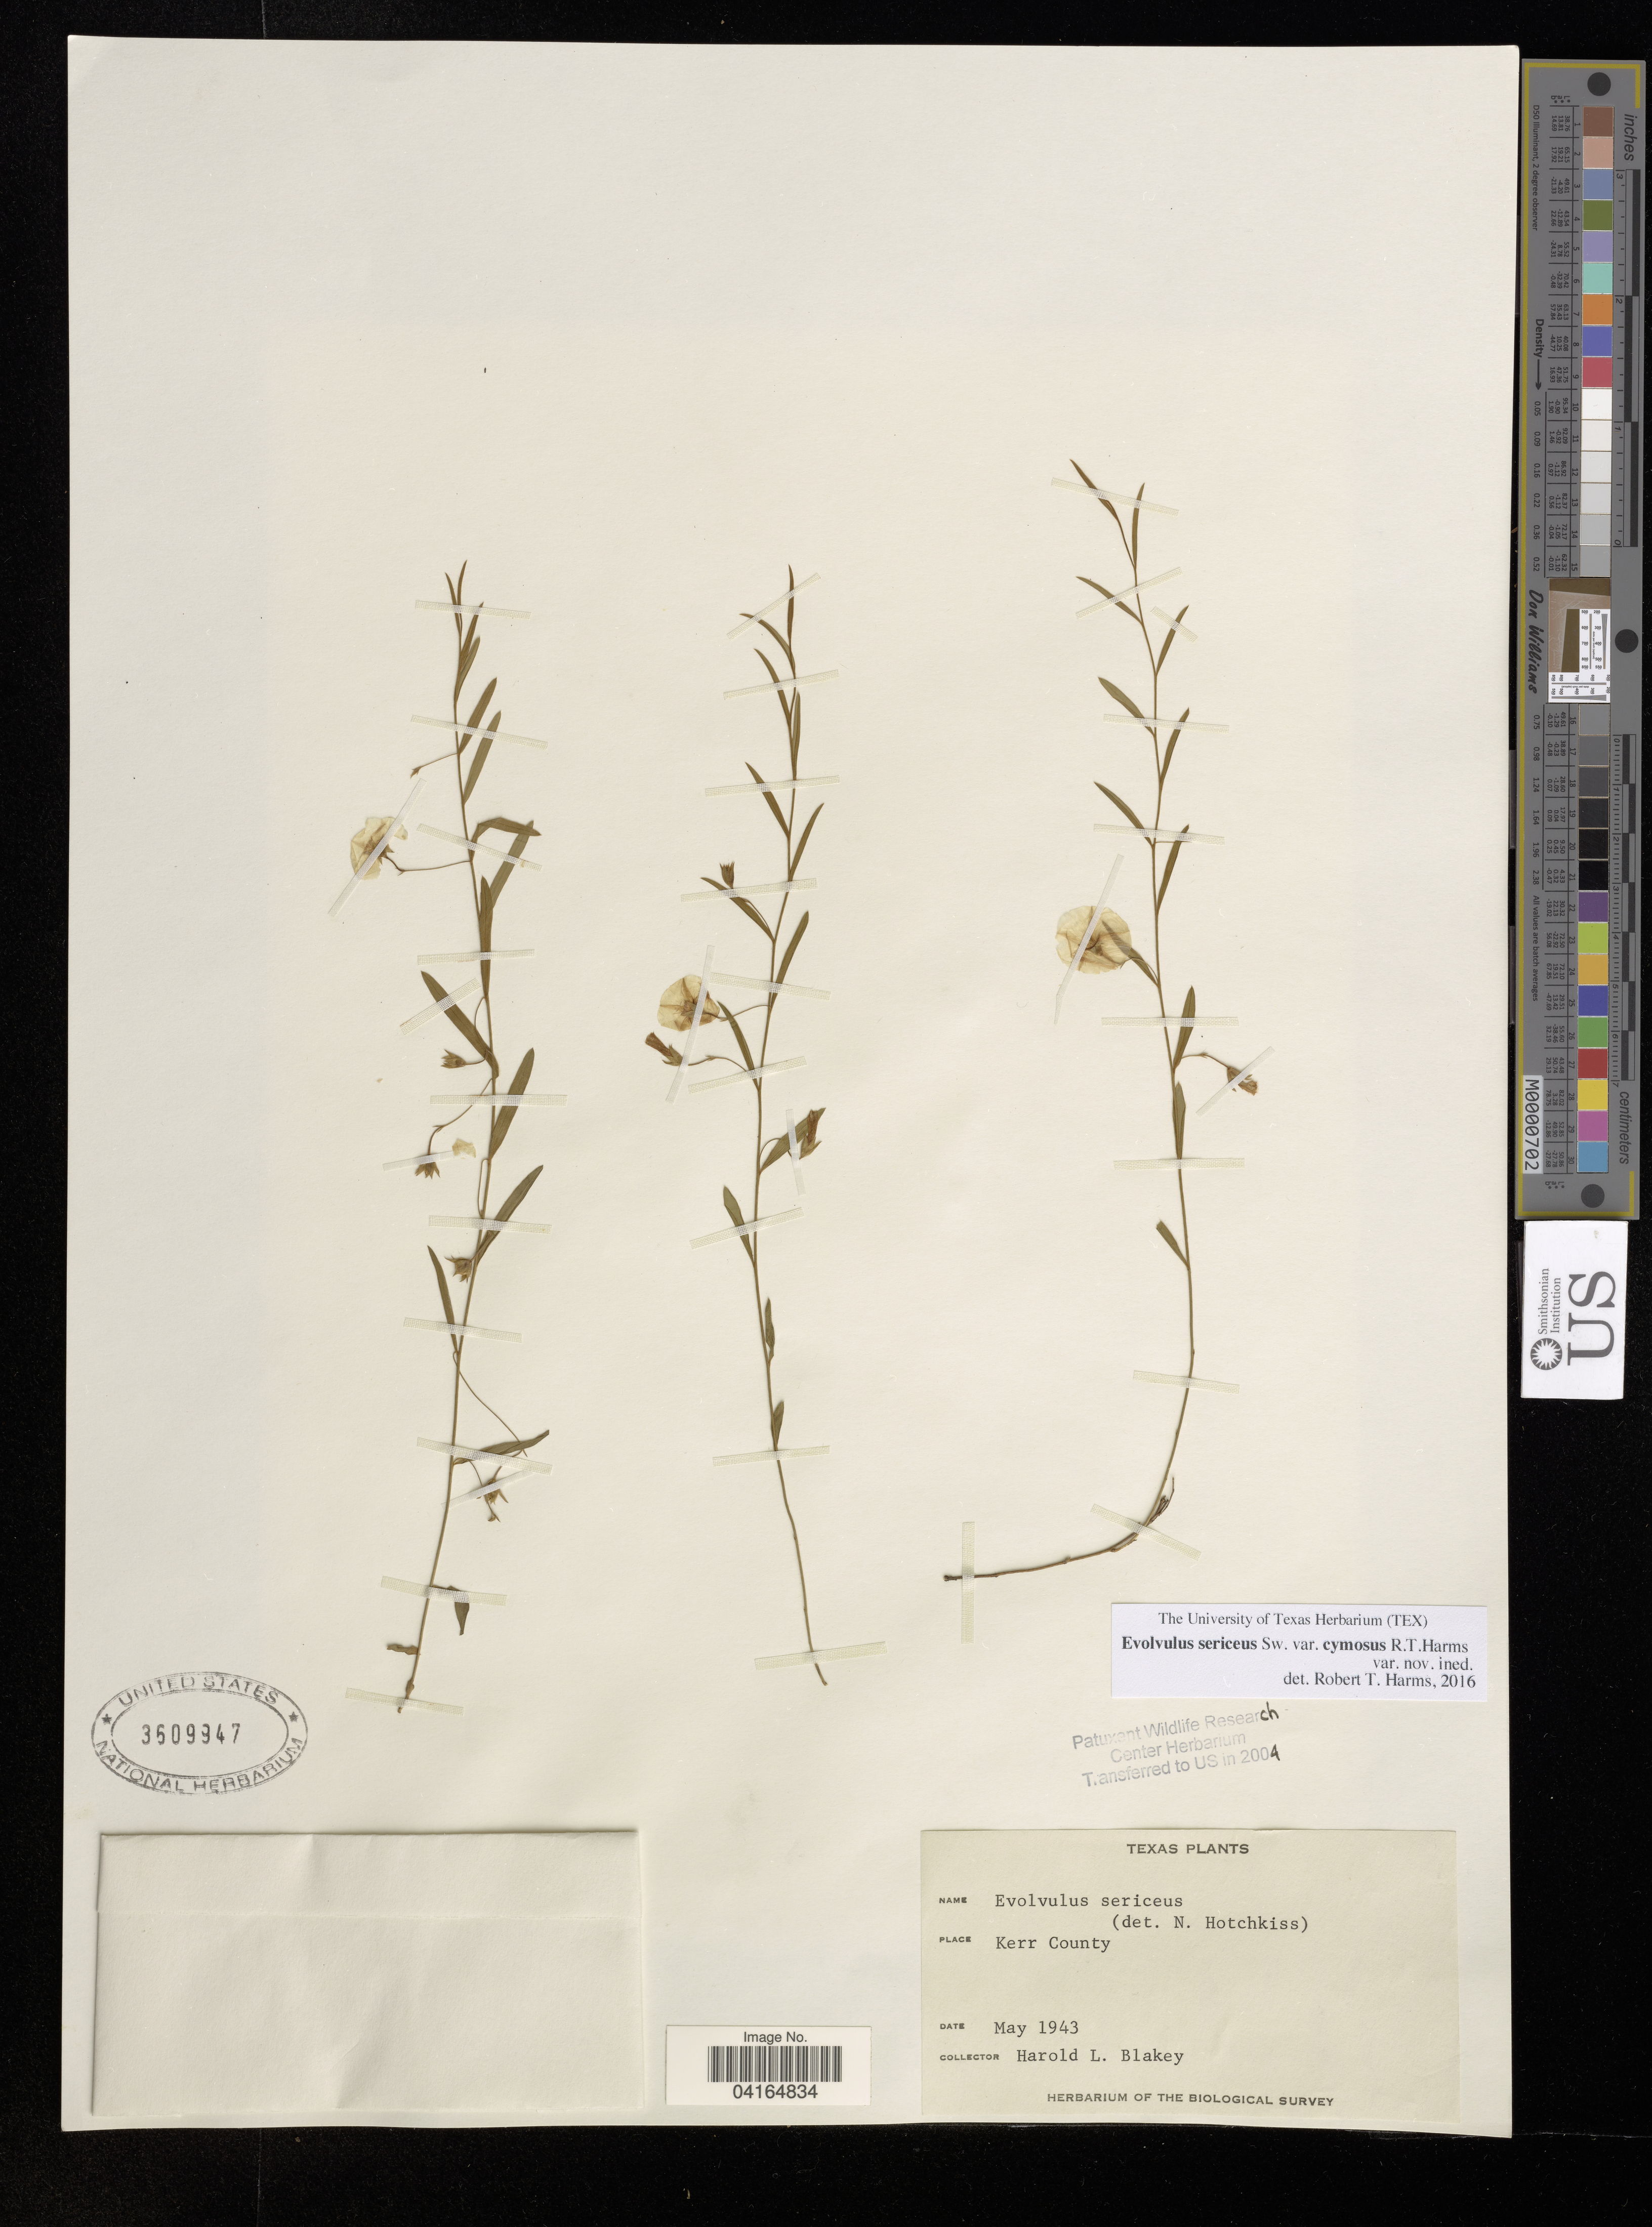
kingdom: Plantae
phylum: Tracheophyta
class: Magnoliopsida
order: Solanales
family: Convolvulaceae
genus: Evolvulus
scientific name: Evolvulus sericeus var. cymosus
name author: R.T. Harms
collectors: H. Blakey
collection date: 1943-05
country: United States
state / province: Texas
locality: Kerr County.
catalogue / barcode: US 3609947